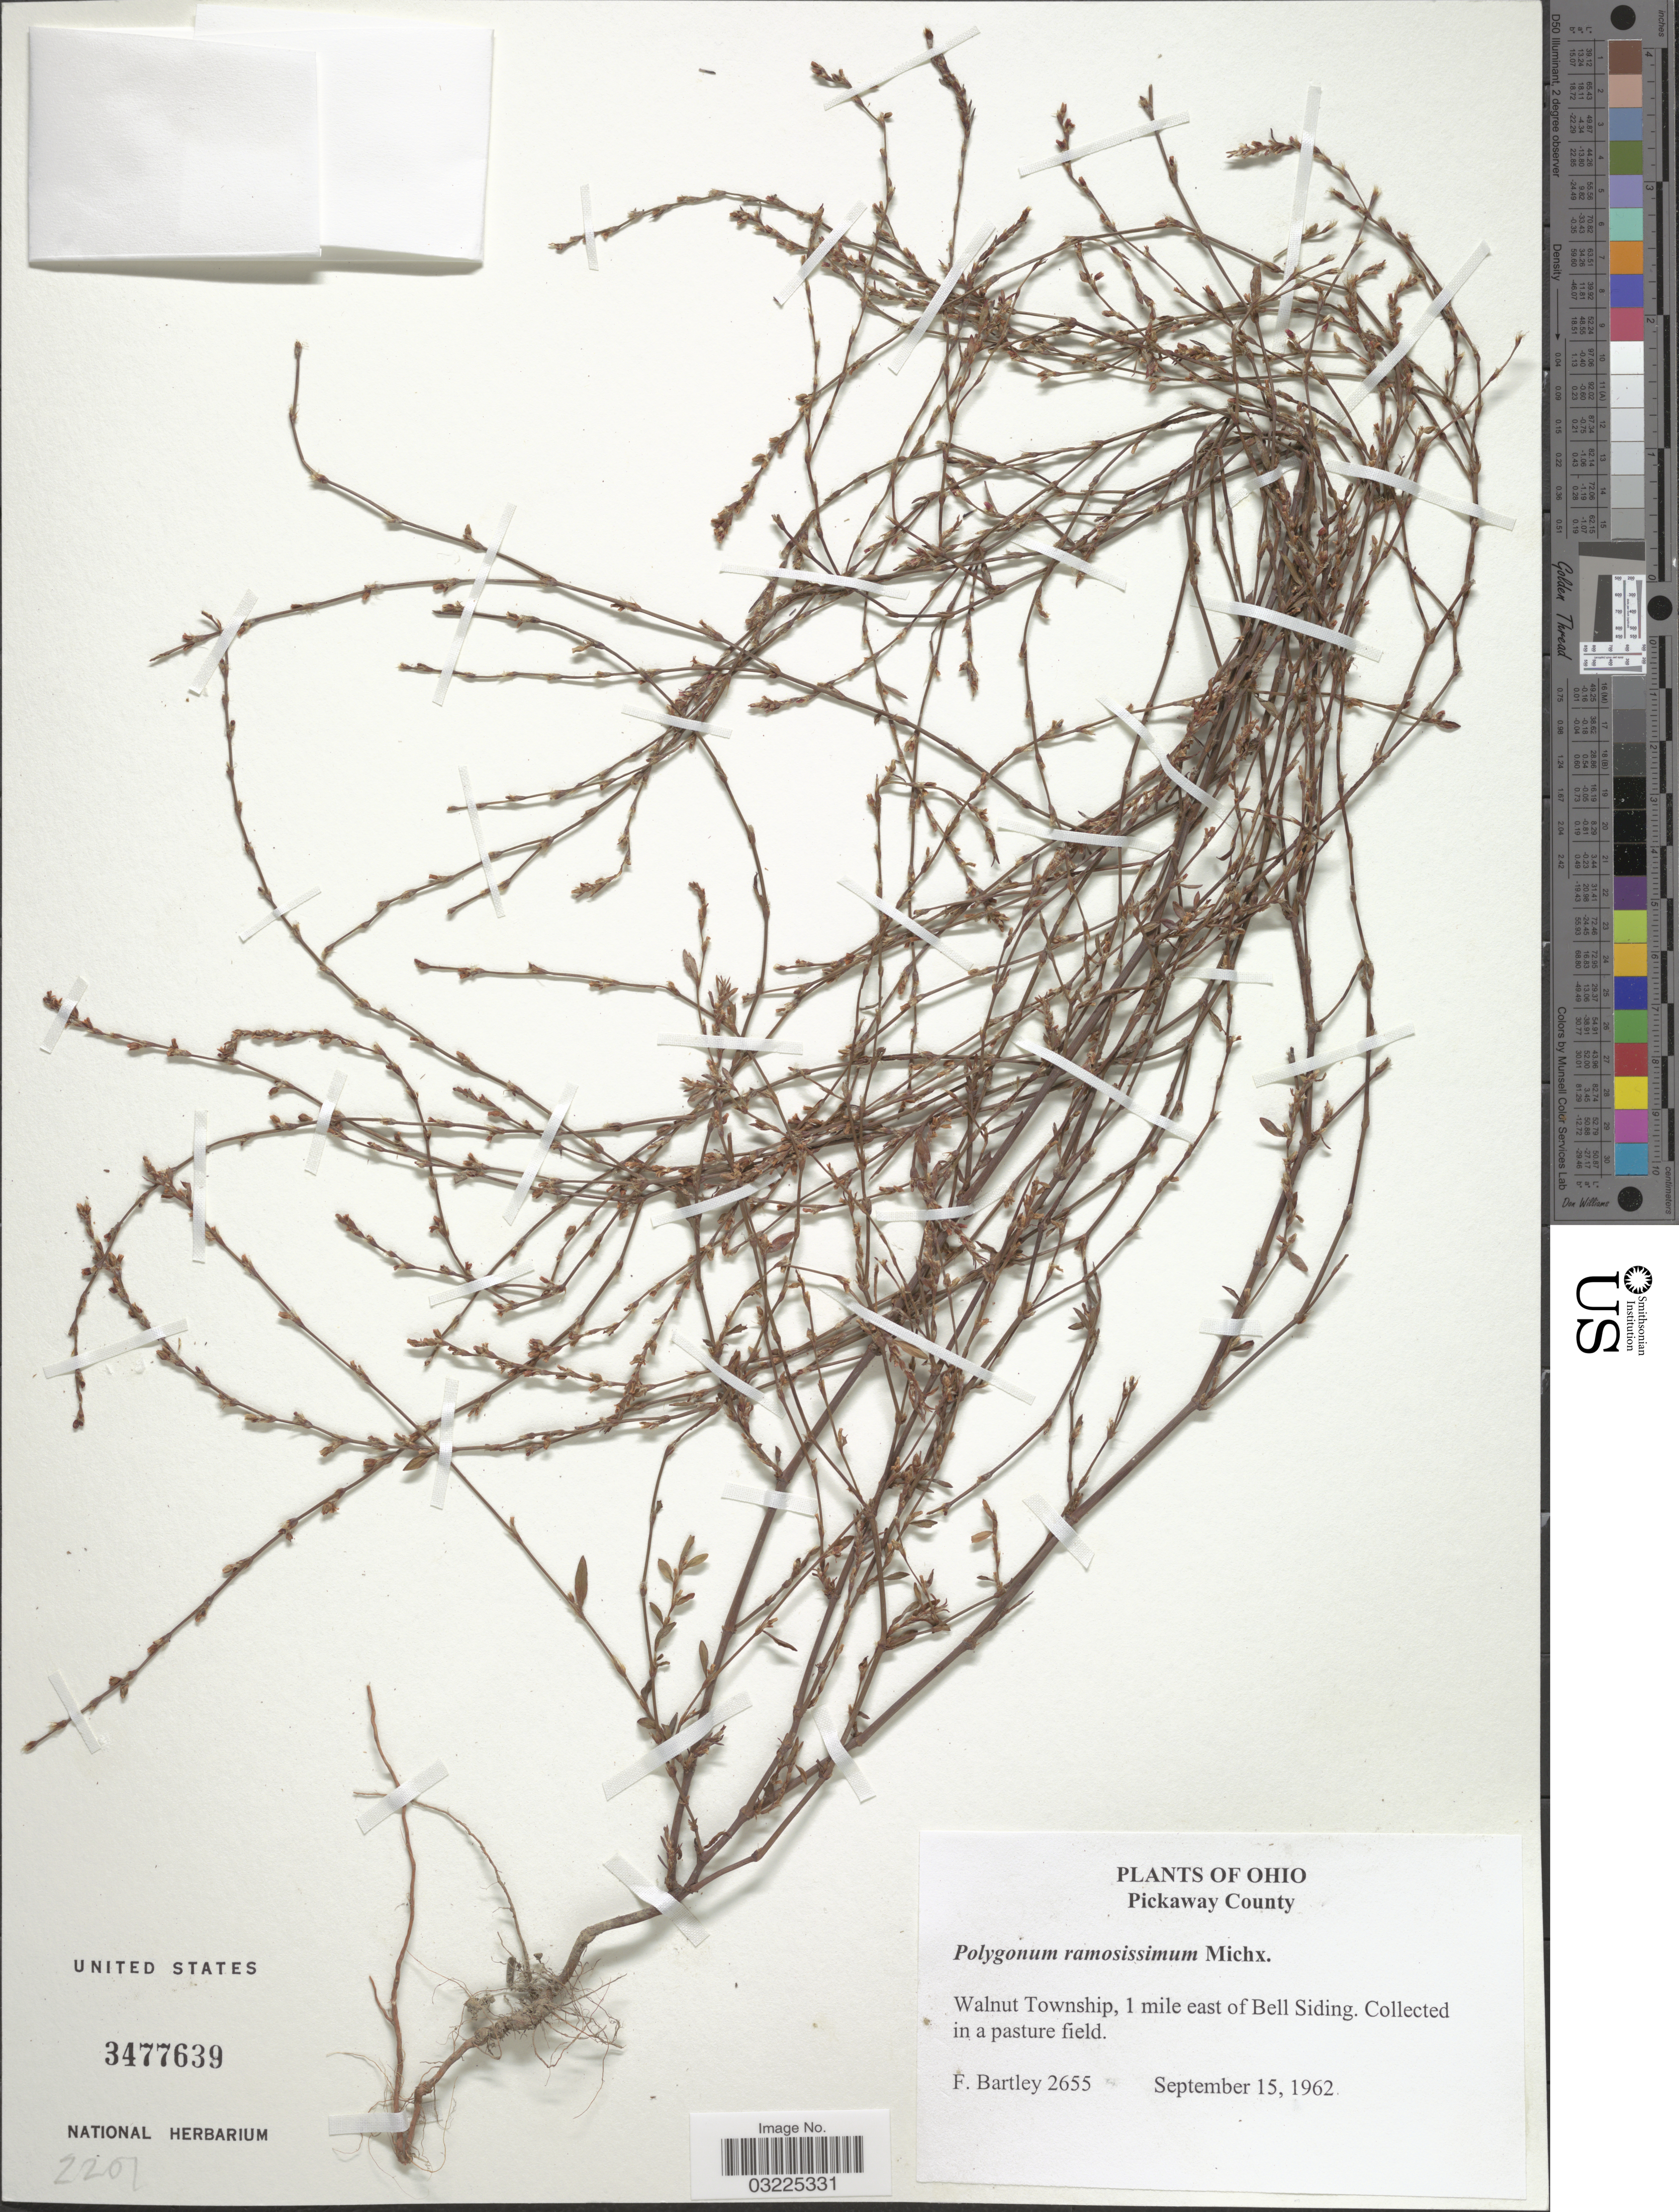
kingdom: Plantae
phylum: Tracheophyta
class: Magnoliopsida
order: Caryophyllales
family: Polygonaceae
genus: Polygonum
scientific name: Polygonum ramosissimum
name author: Michx.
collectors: F. Bartley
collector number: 2655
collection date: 1962-09-15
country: United States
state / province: Ohio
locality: Pickaway County. Walnut Township, 1 mile east of Bell Siding.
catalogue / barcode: US 3477639